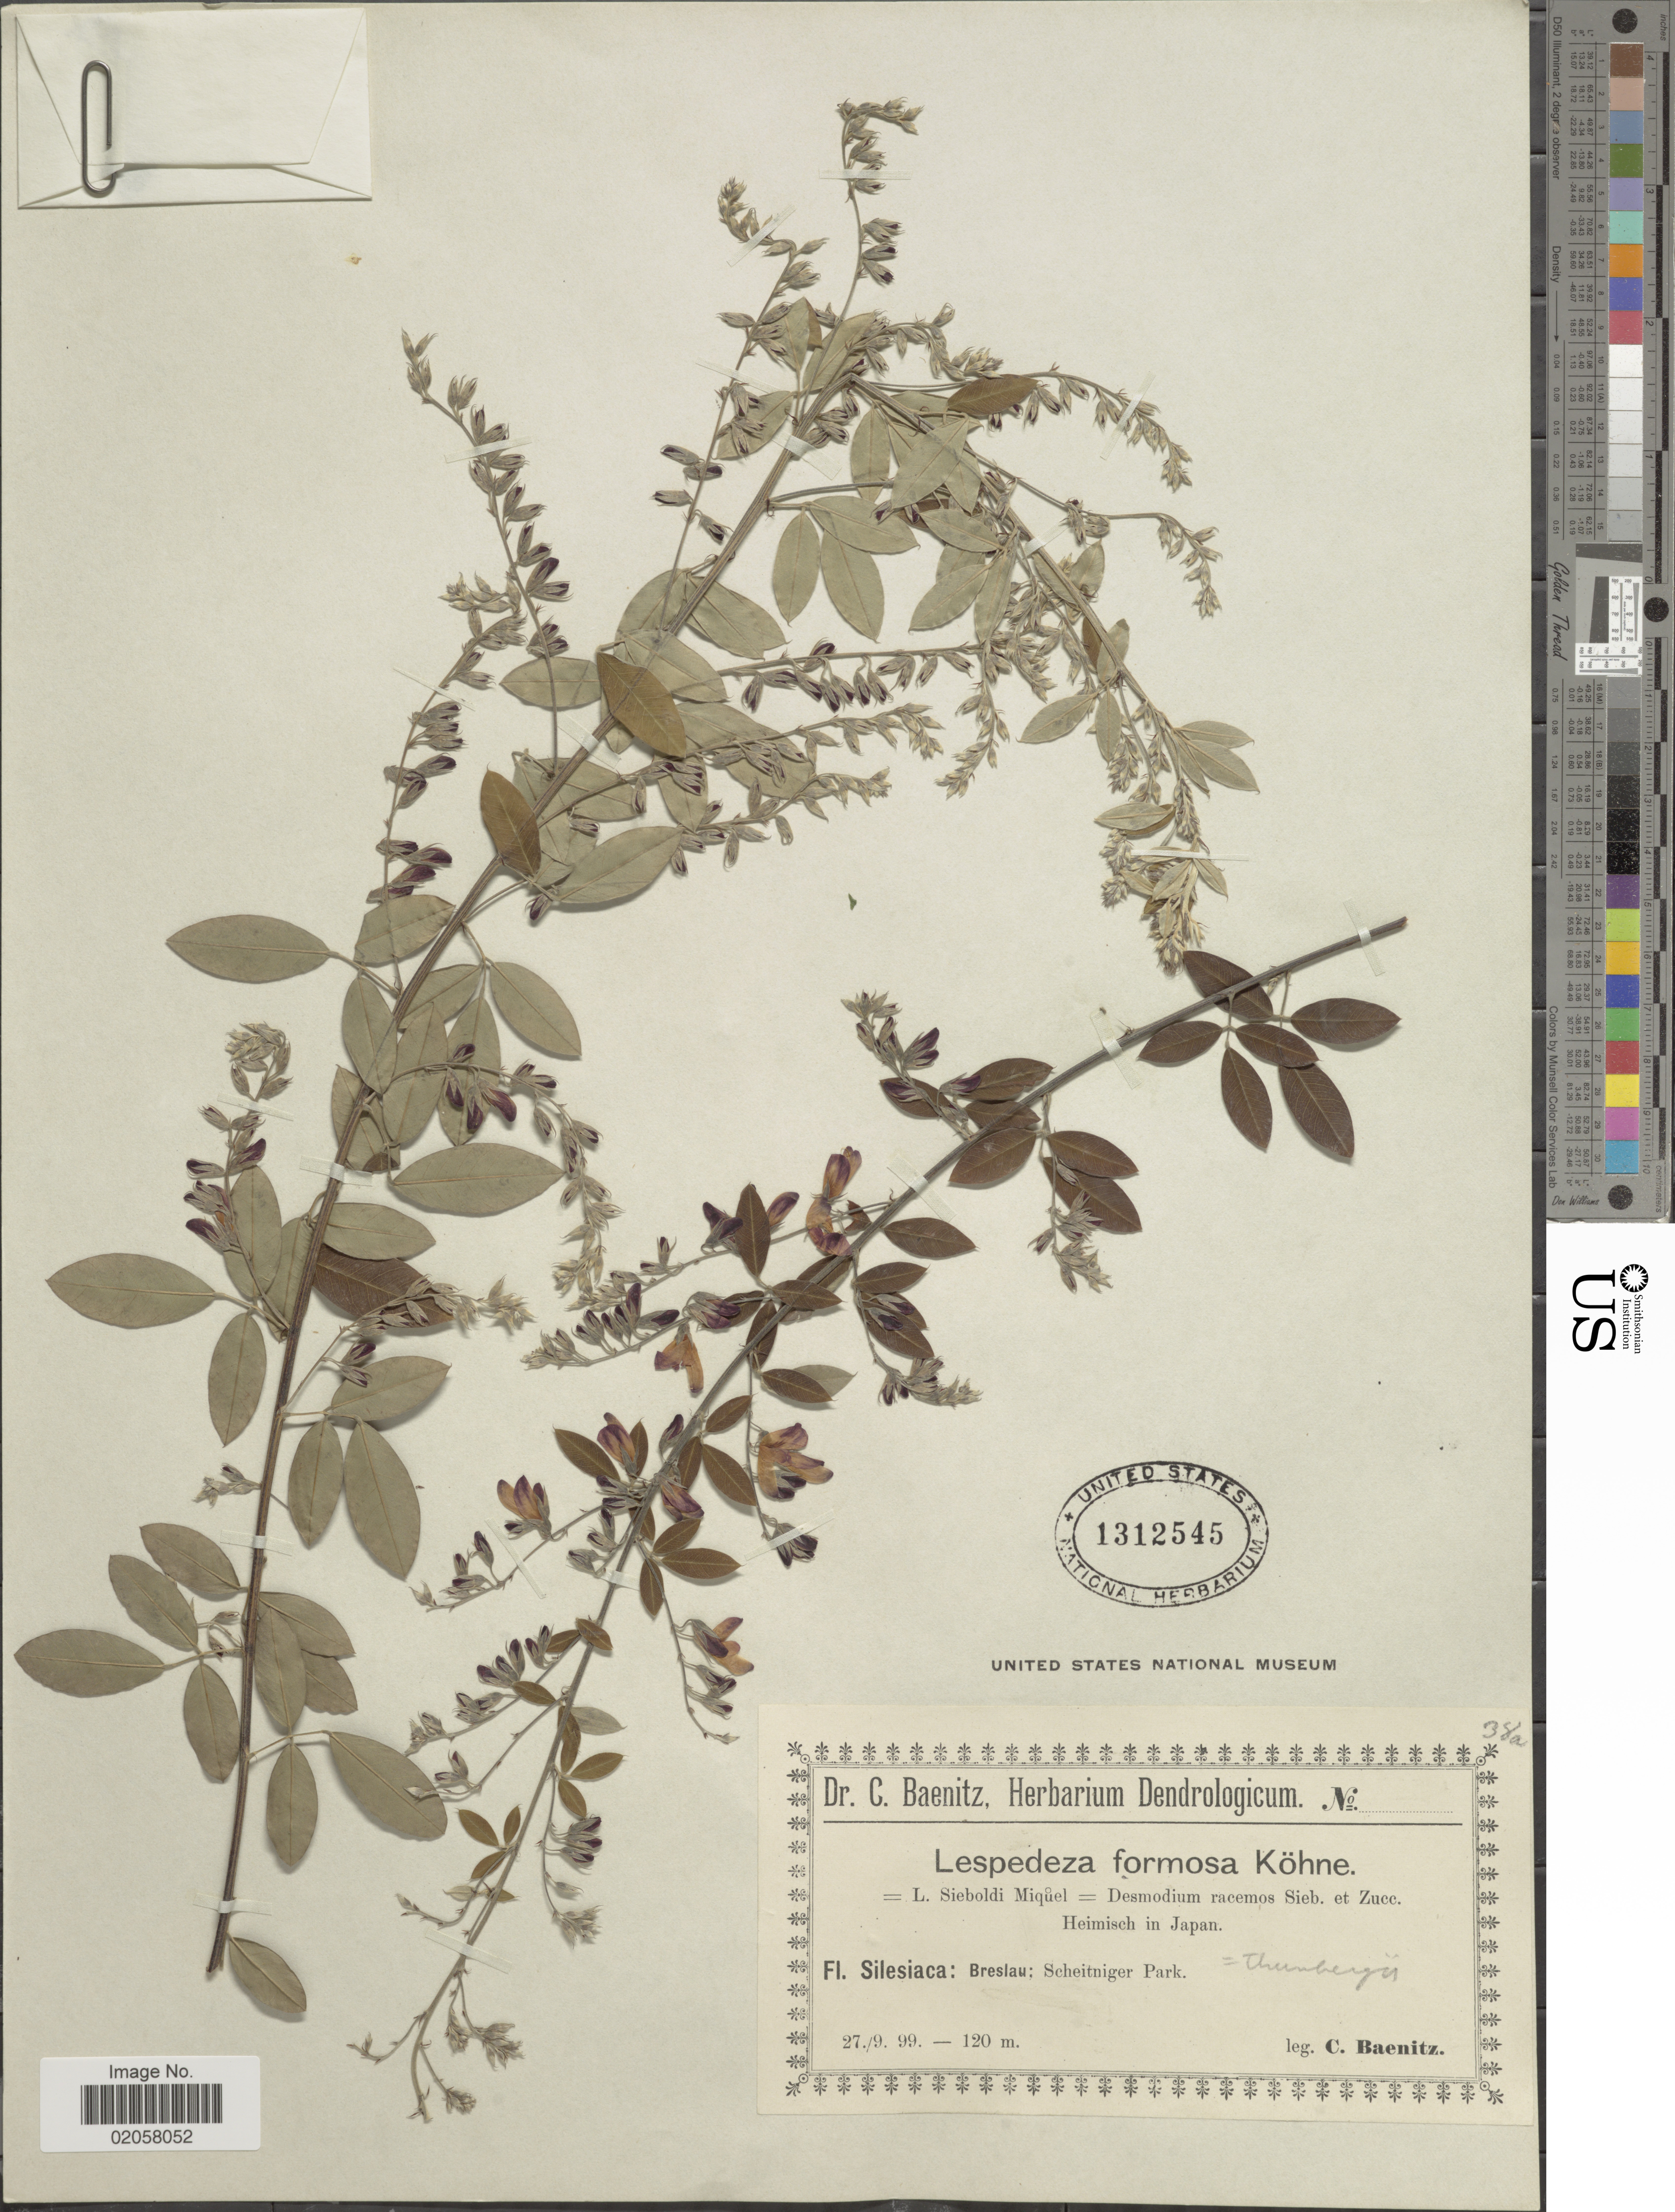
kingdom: Plantae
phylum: Tracheophyta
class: Magnoliopsida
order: Fabales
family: Fabaceae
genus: Lespedeza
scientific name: Lespedeza thunbergii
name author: (DC.) Nakai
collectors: C. G. Baenitz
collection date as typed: Transcribed d/m/y: 27/9/99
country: Poland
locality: Silesiaca: Breslau: Scheitniger Park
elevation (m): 120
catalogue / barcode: US 1312545